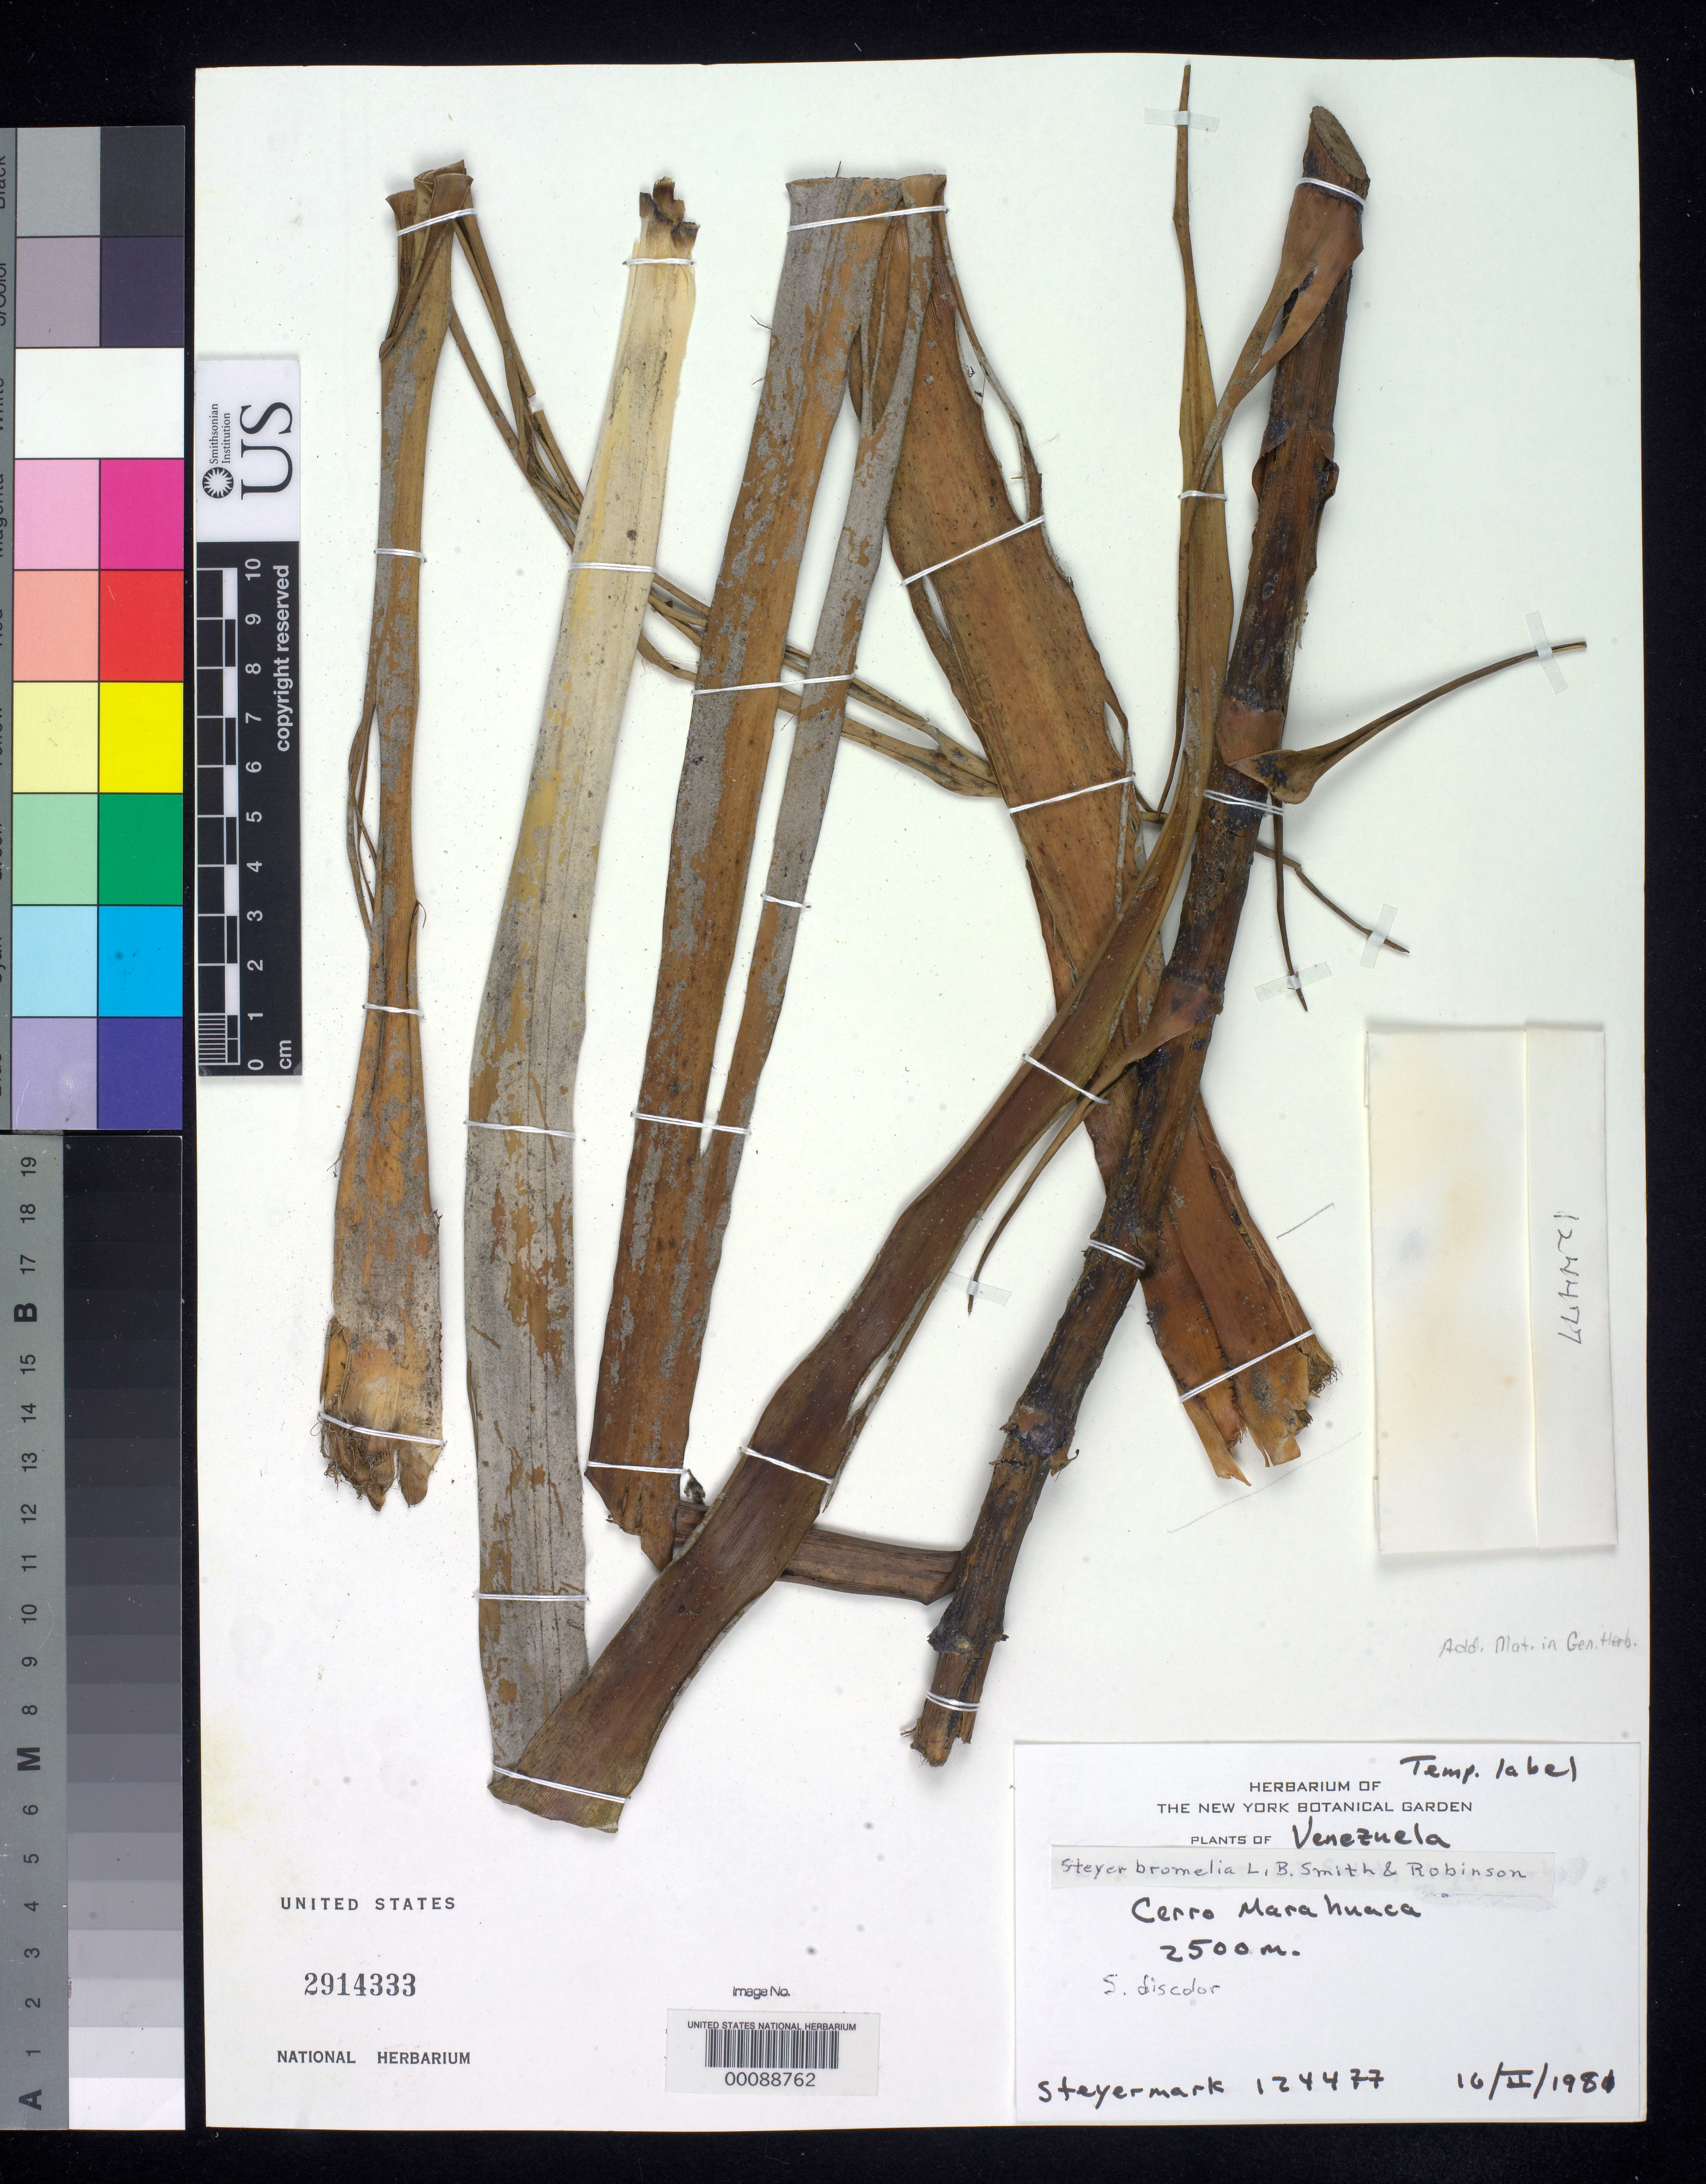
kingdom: Plantae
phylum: Tracheophyta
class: Liliopsida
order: Poales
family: Bromeliaceae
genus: Steyerbromelia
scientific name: Steyerbromelia discolor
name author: L.B. Sm. & H. Rob.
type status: Holotype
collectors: J. Steyermark, C. Brewer-Carias & R. L. Liesner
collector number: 124477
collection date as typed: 16 Feb 1981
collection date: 1981-02-16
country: Venezuela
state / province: Amazonas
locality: Territorio Federal Amazonas. Departamento Atabapo: Cerro Marahuaca, cumbre, sección noroccidental.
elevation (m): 2500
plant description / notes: Name published earlier in Acta Bot. Venez. 14(3): 8 (1984) but as nom. inval. because genus not validly published (no type species designated); generic and specific names validated in 1987.; Only sheet USNH 2914334 is annotated "Holotype", but both sheets are presumed part of holotype.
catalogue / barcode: US 2914333